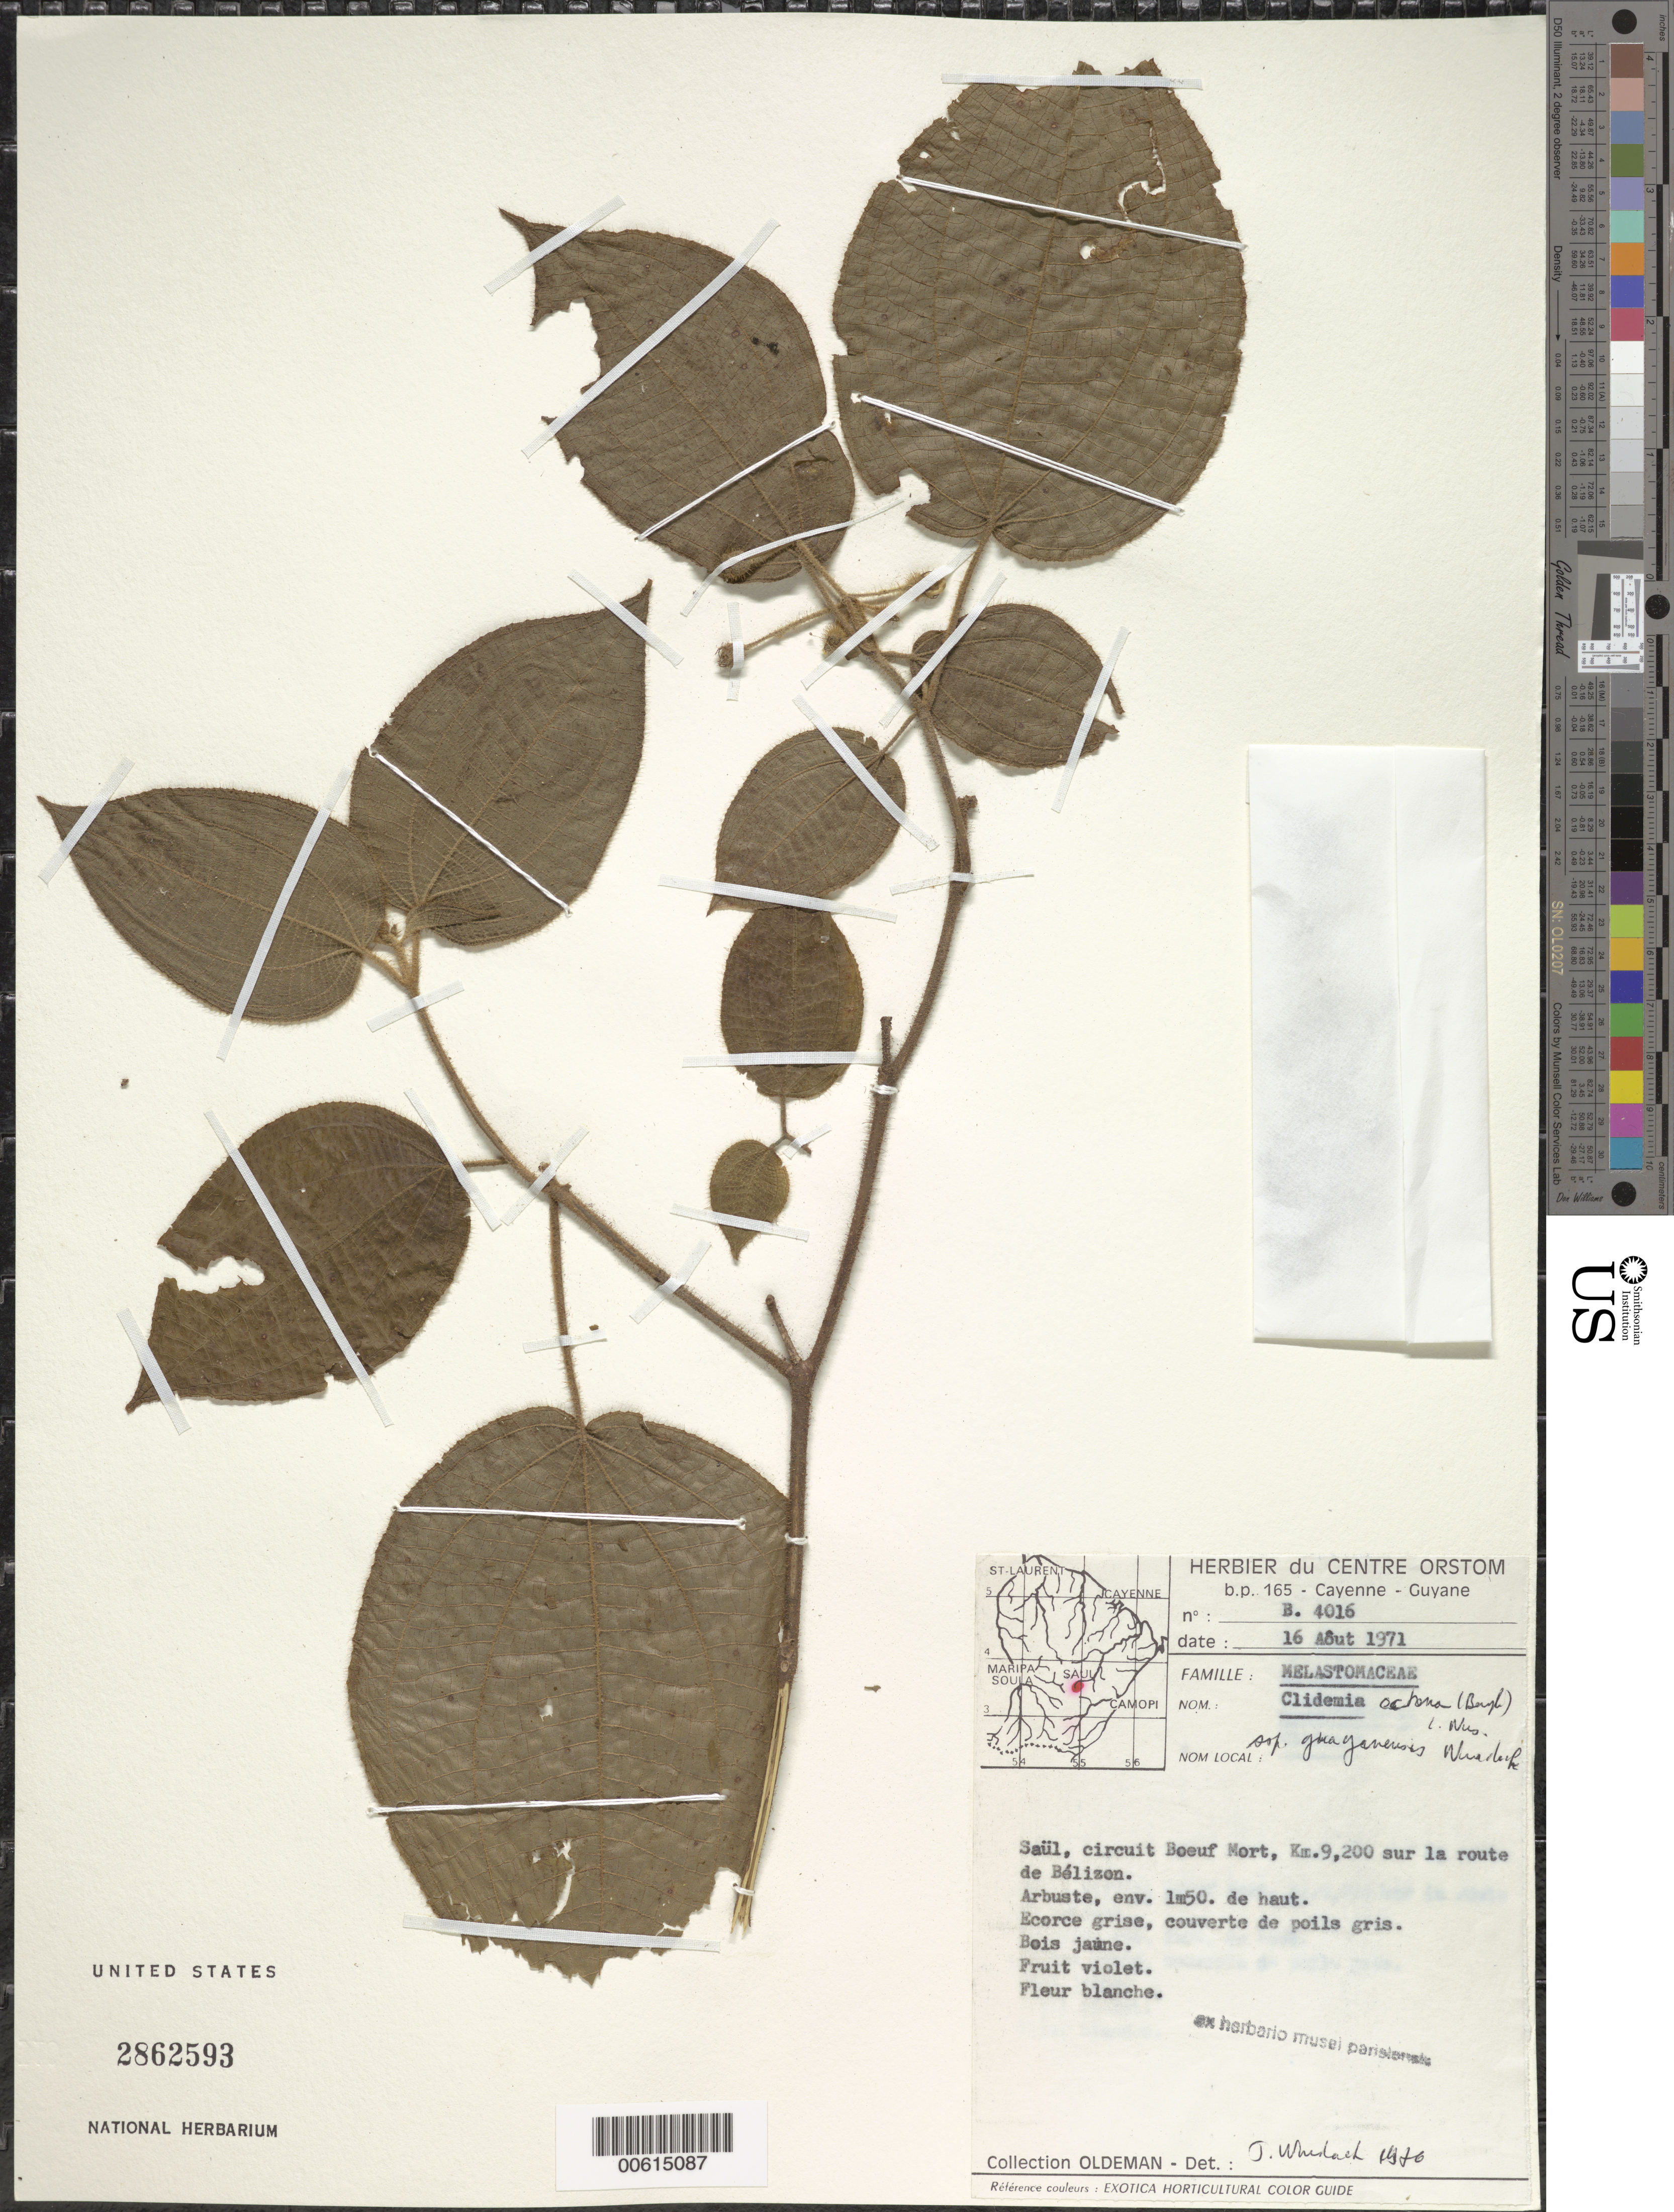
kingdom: Plantae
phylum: Tracheophyta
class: Magnoliopsida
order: Myrtales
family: Melastomataceae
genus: Clidemia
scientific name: Clidemia octona subsp. guayanensis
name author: Wurdack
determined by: Wurdack, John J., (US), US (UNITED STATES)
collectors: R. Oldeman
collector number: B 4016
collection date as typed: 16-Aug-71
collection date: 1971-08-16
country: French Guiana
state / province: Saint-Laurent-du-Maroni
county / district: Saül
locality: Saül, Montagne Boeuf Mort, km 9.2 sur la route de Bélizon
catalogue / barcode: US 2862593